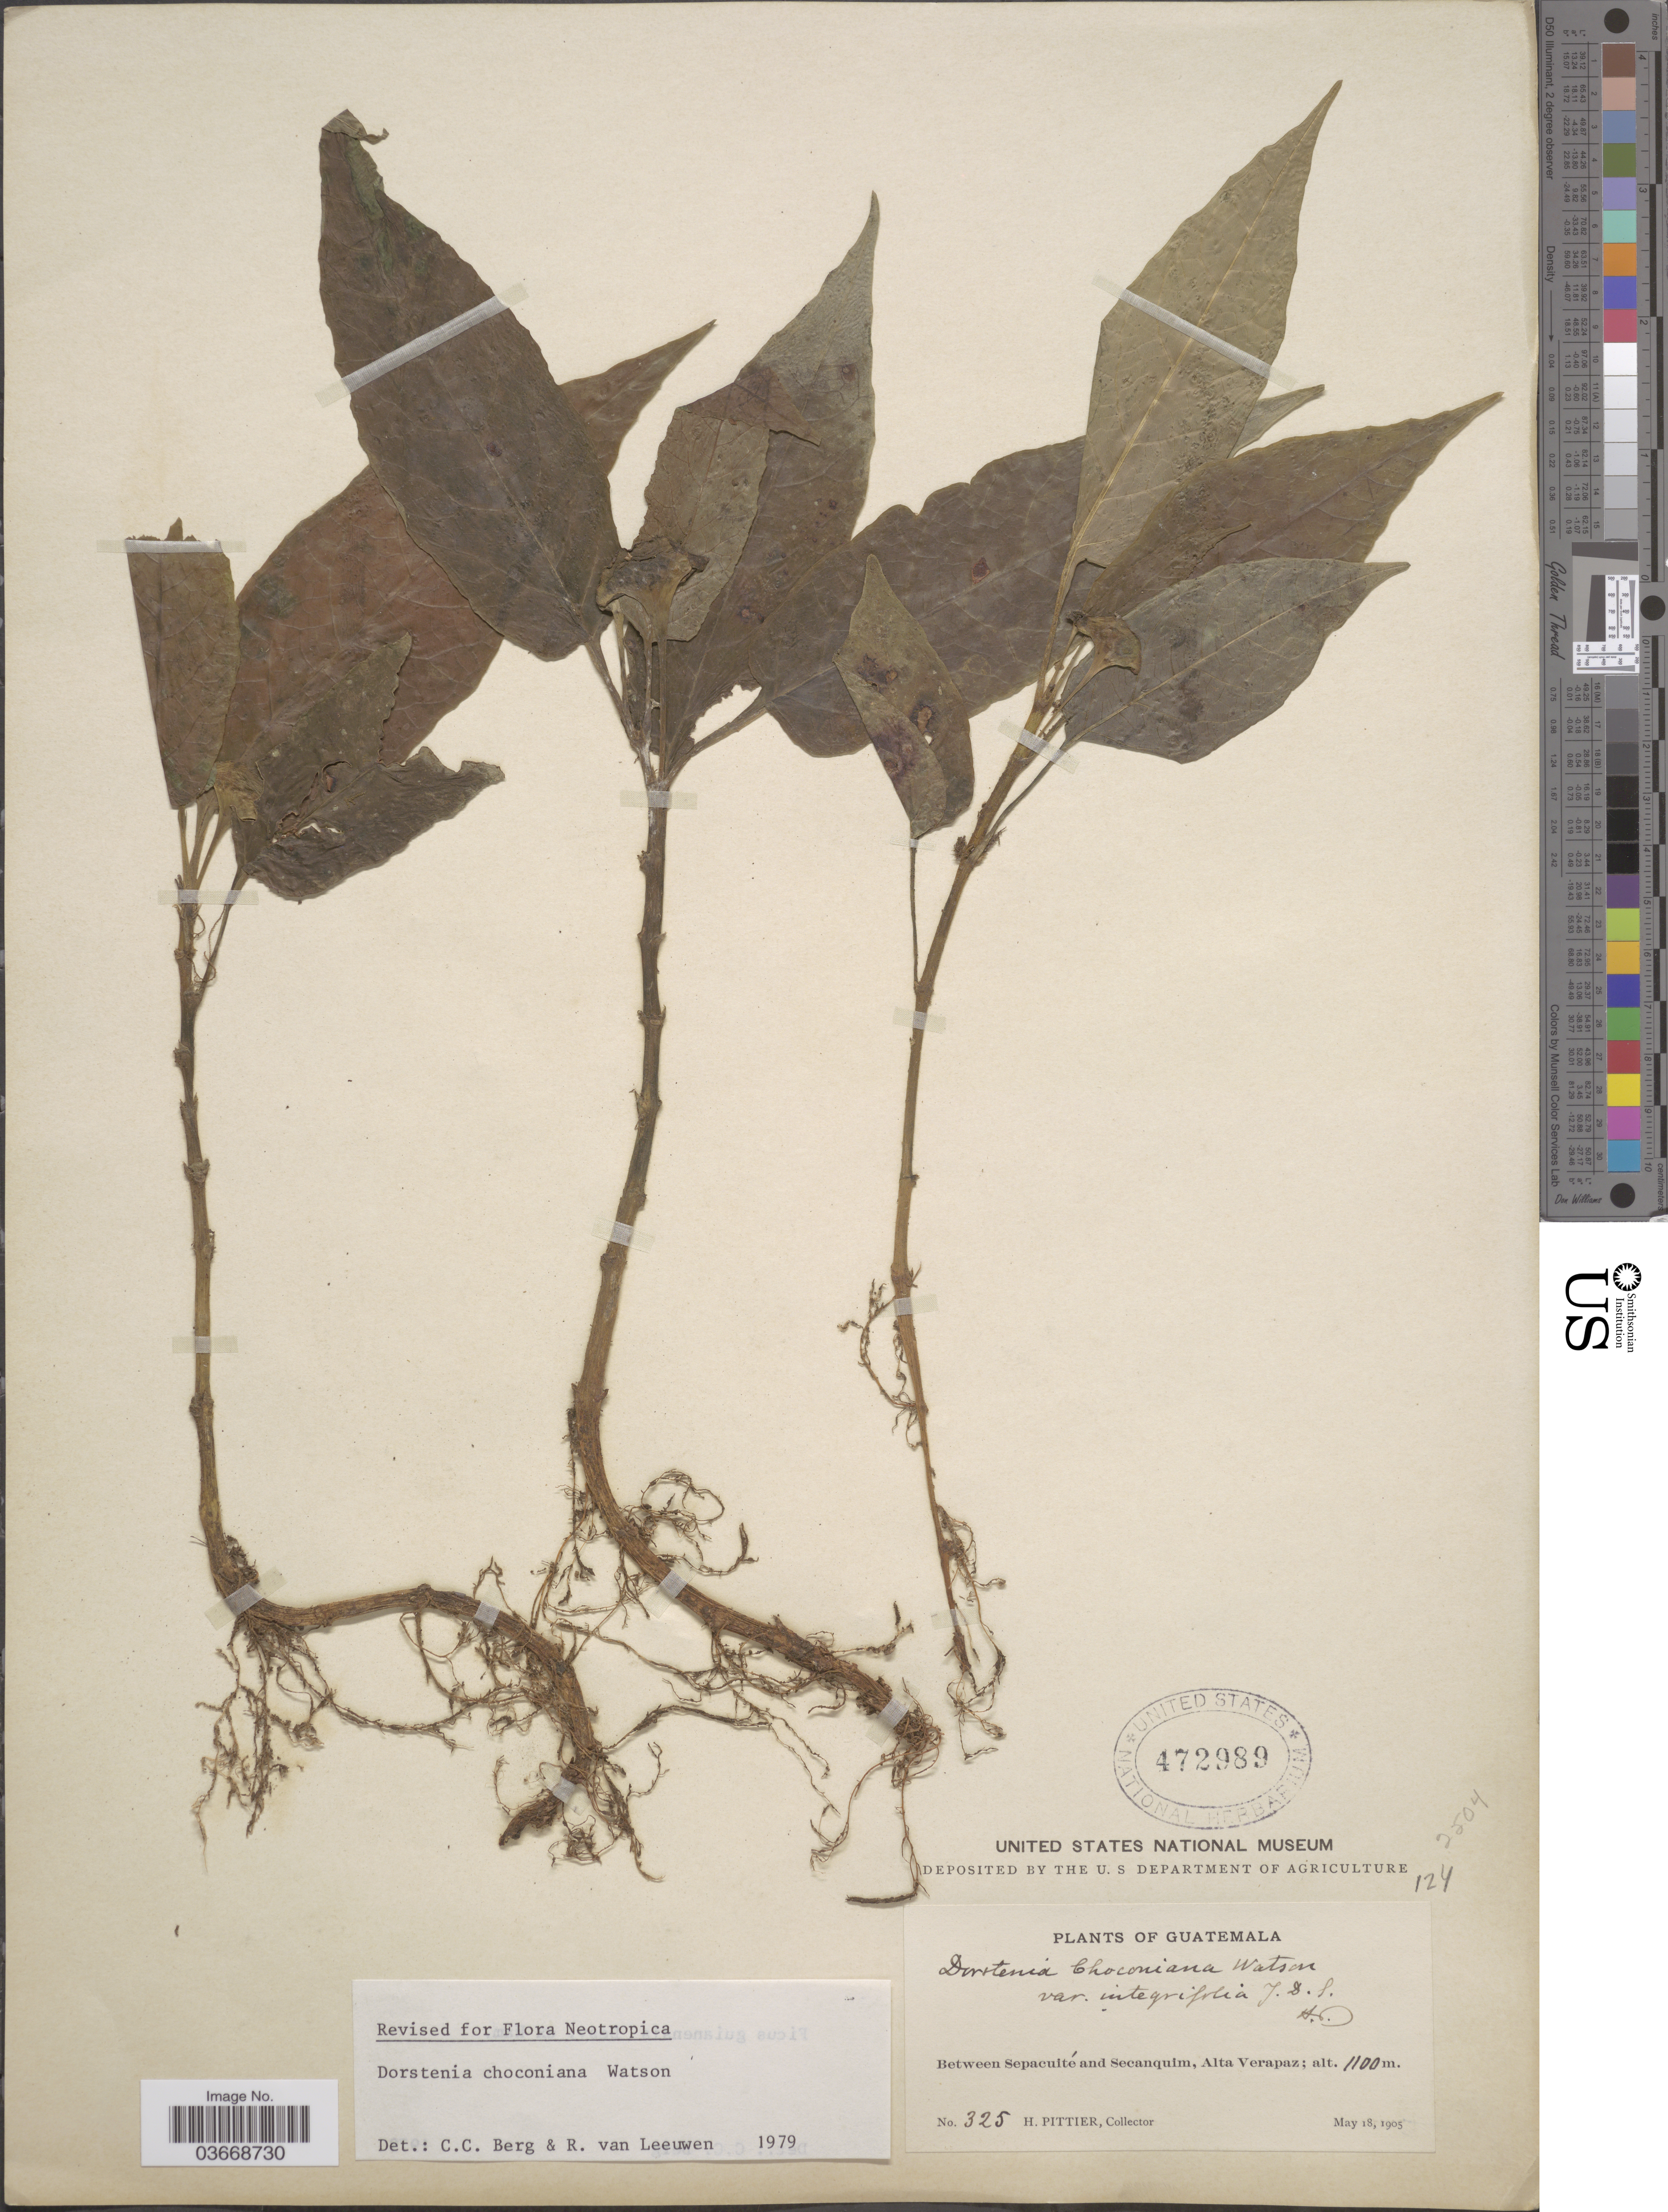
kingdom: Plantae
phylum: Tracheophyta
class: Magnoliopsida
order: Rosales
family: Moraceae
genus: Dorstenia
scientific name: Dorstenia choconiana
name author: S. Watson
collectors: H. F. Pittier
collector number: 325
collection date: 1905-05-18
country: Guatemala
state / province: Alta Verapaz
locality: Between Sepacuité and Secanquim.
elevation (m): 1100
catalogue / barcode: US 472989